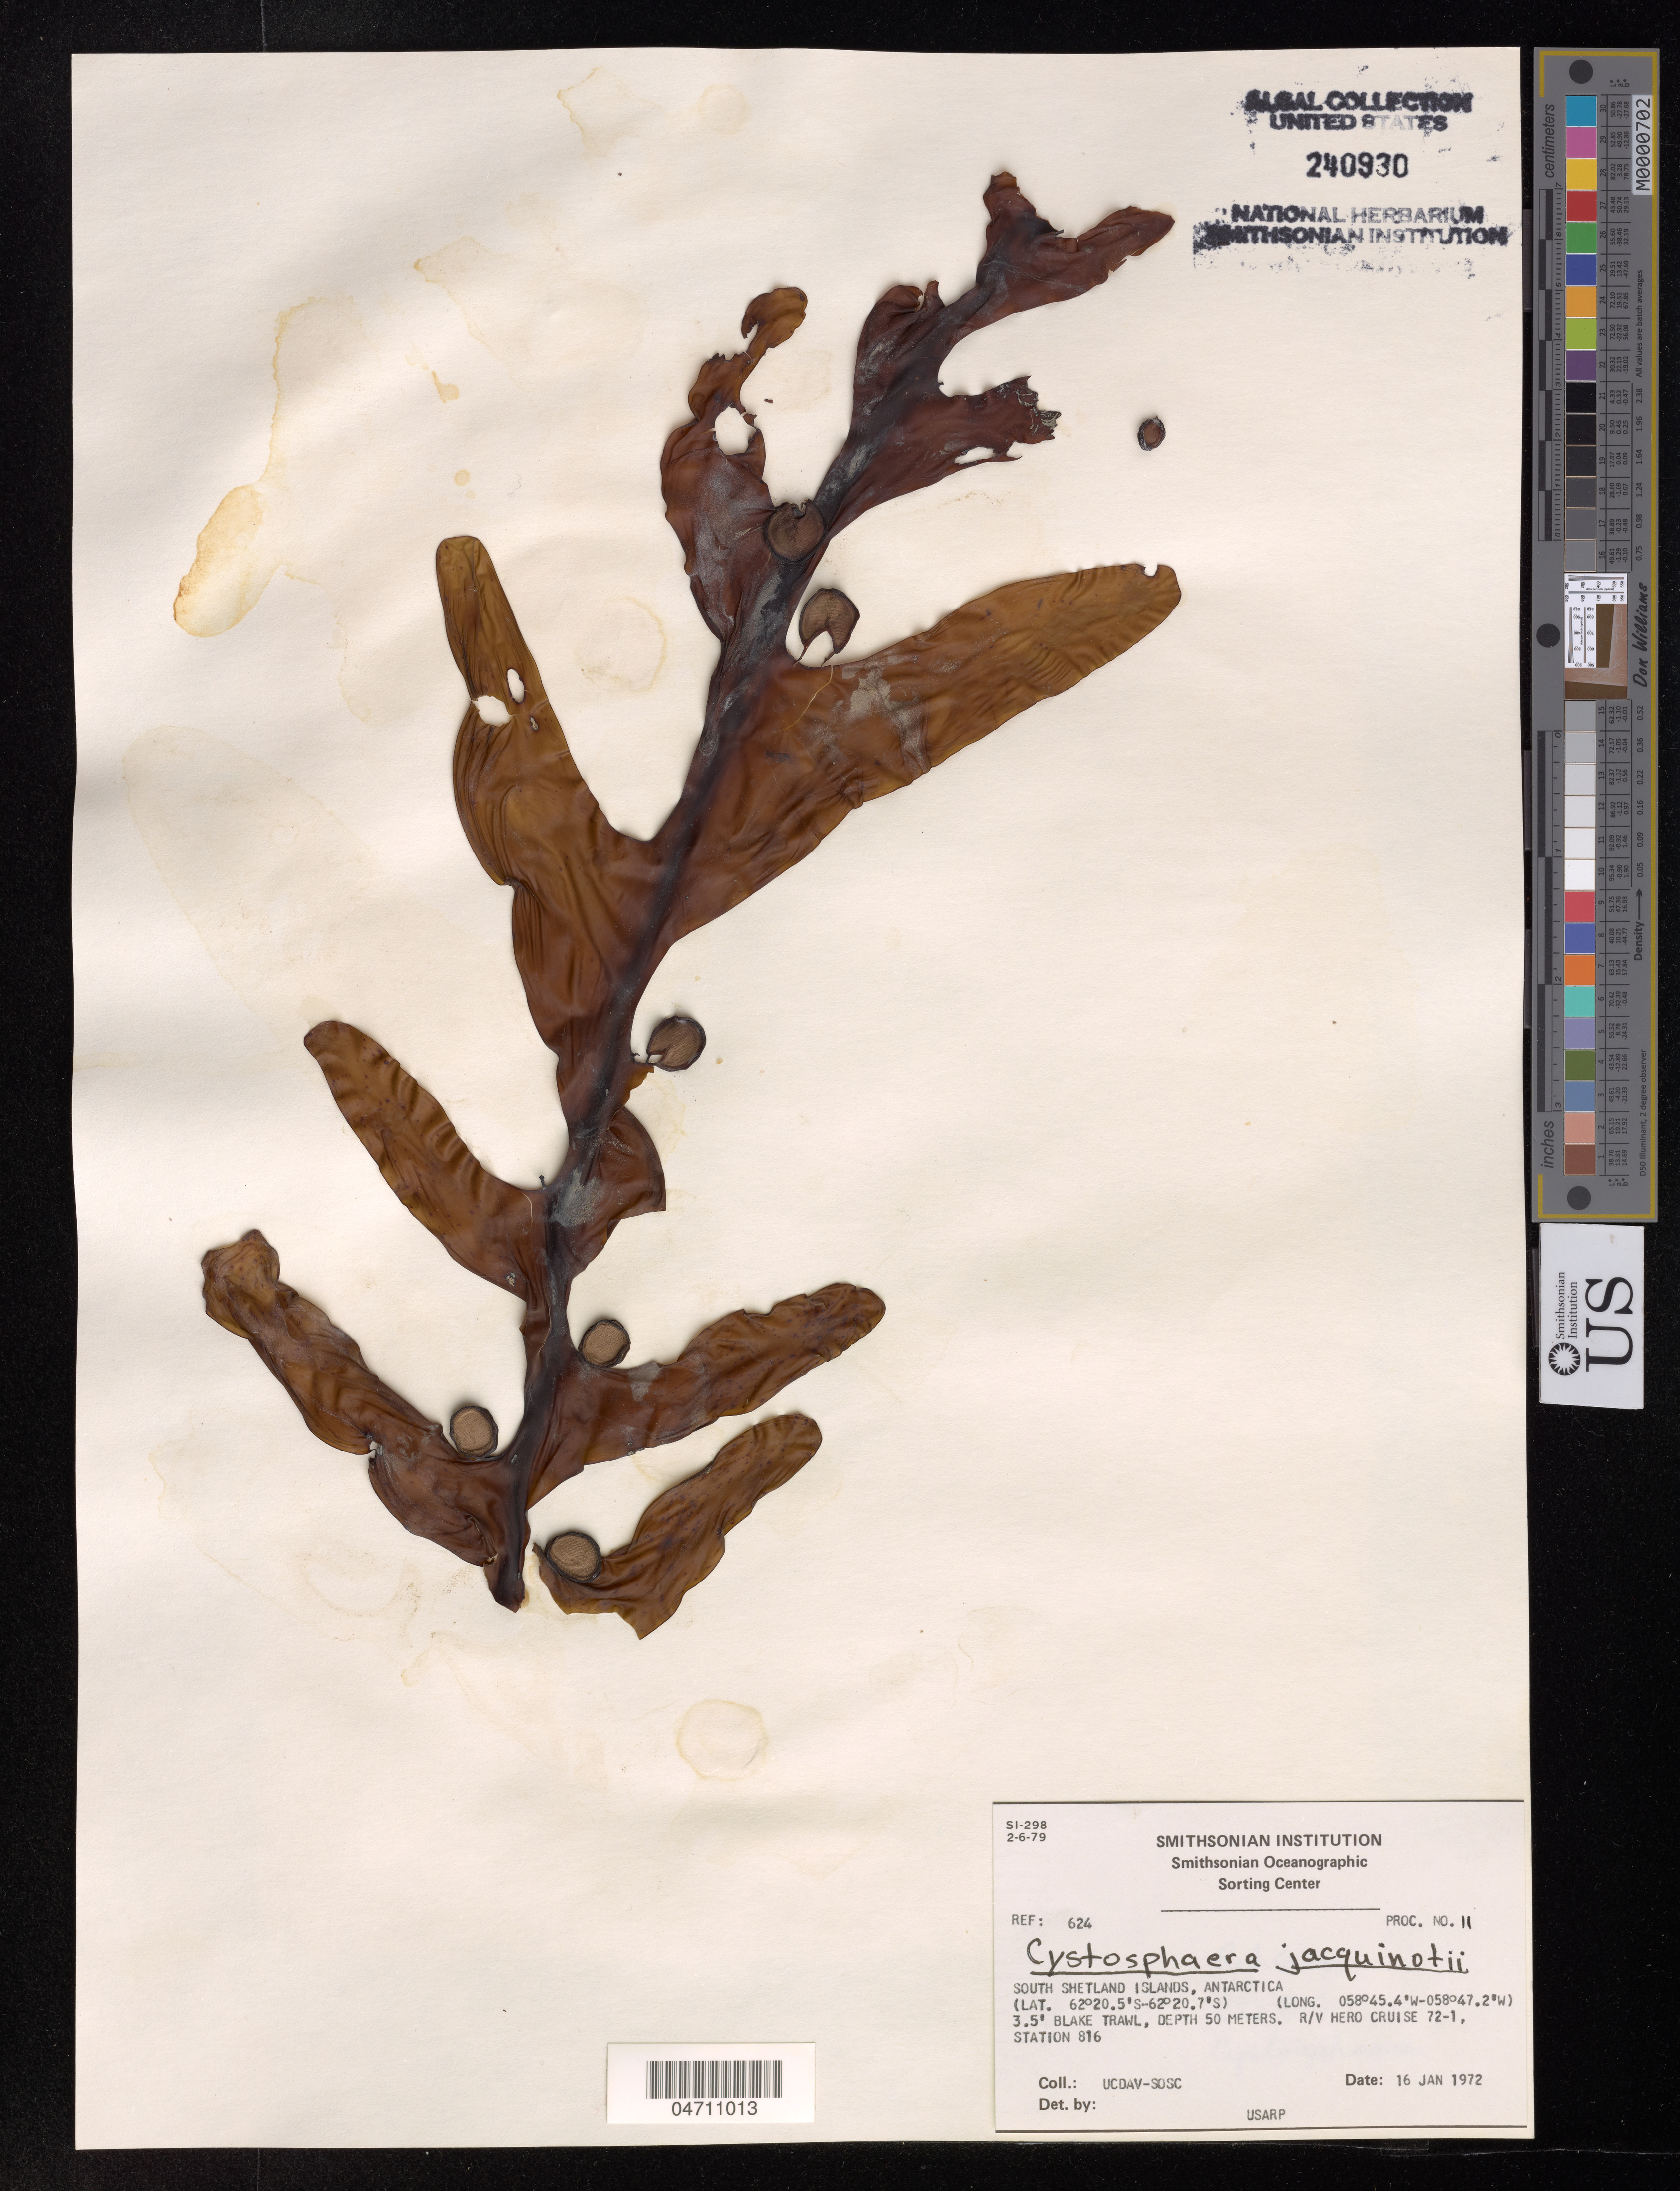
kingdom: Chromista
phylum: Ochrophyta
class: Phaeophyceae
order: Fucales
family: Seirococcaceae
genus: Cystosphaera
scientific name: Cystosphaera jacquinotii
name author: (Montagne) Skottsberg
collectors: UC Davis-SOSC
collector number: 624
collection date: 1972-01-16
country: Antarctica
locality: South Shetland Islands.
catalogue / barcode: US 240930